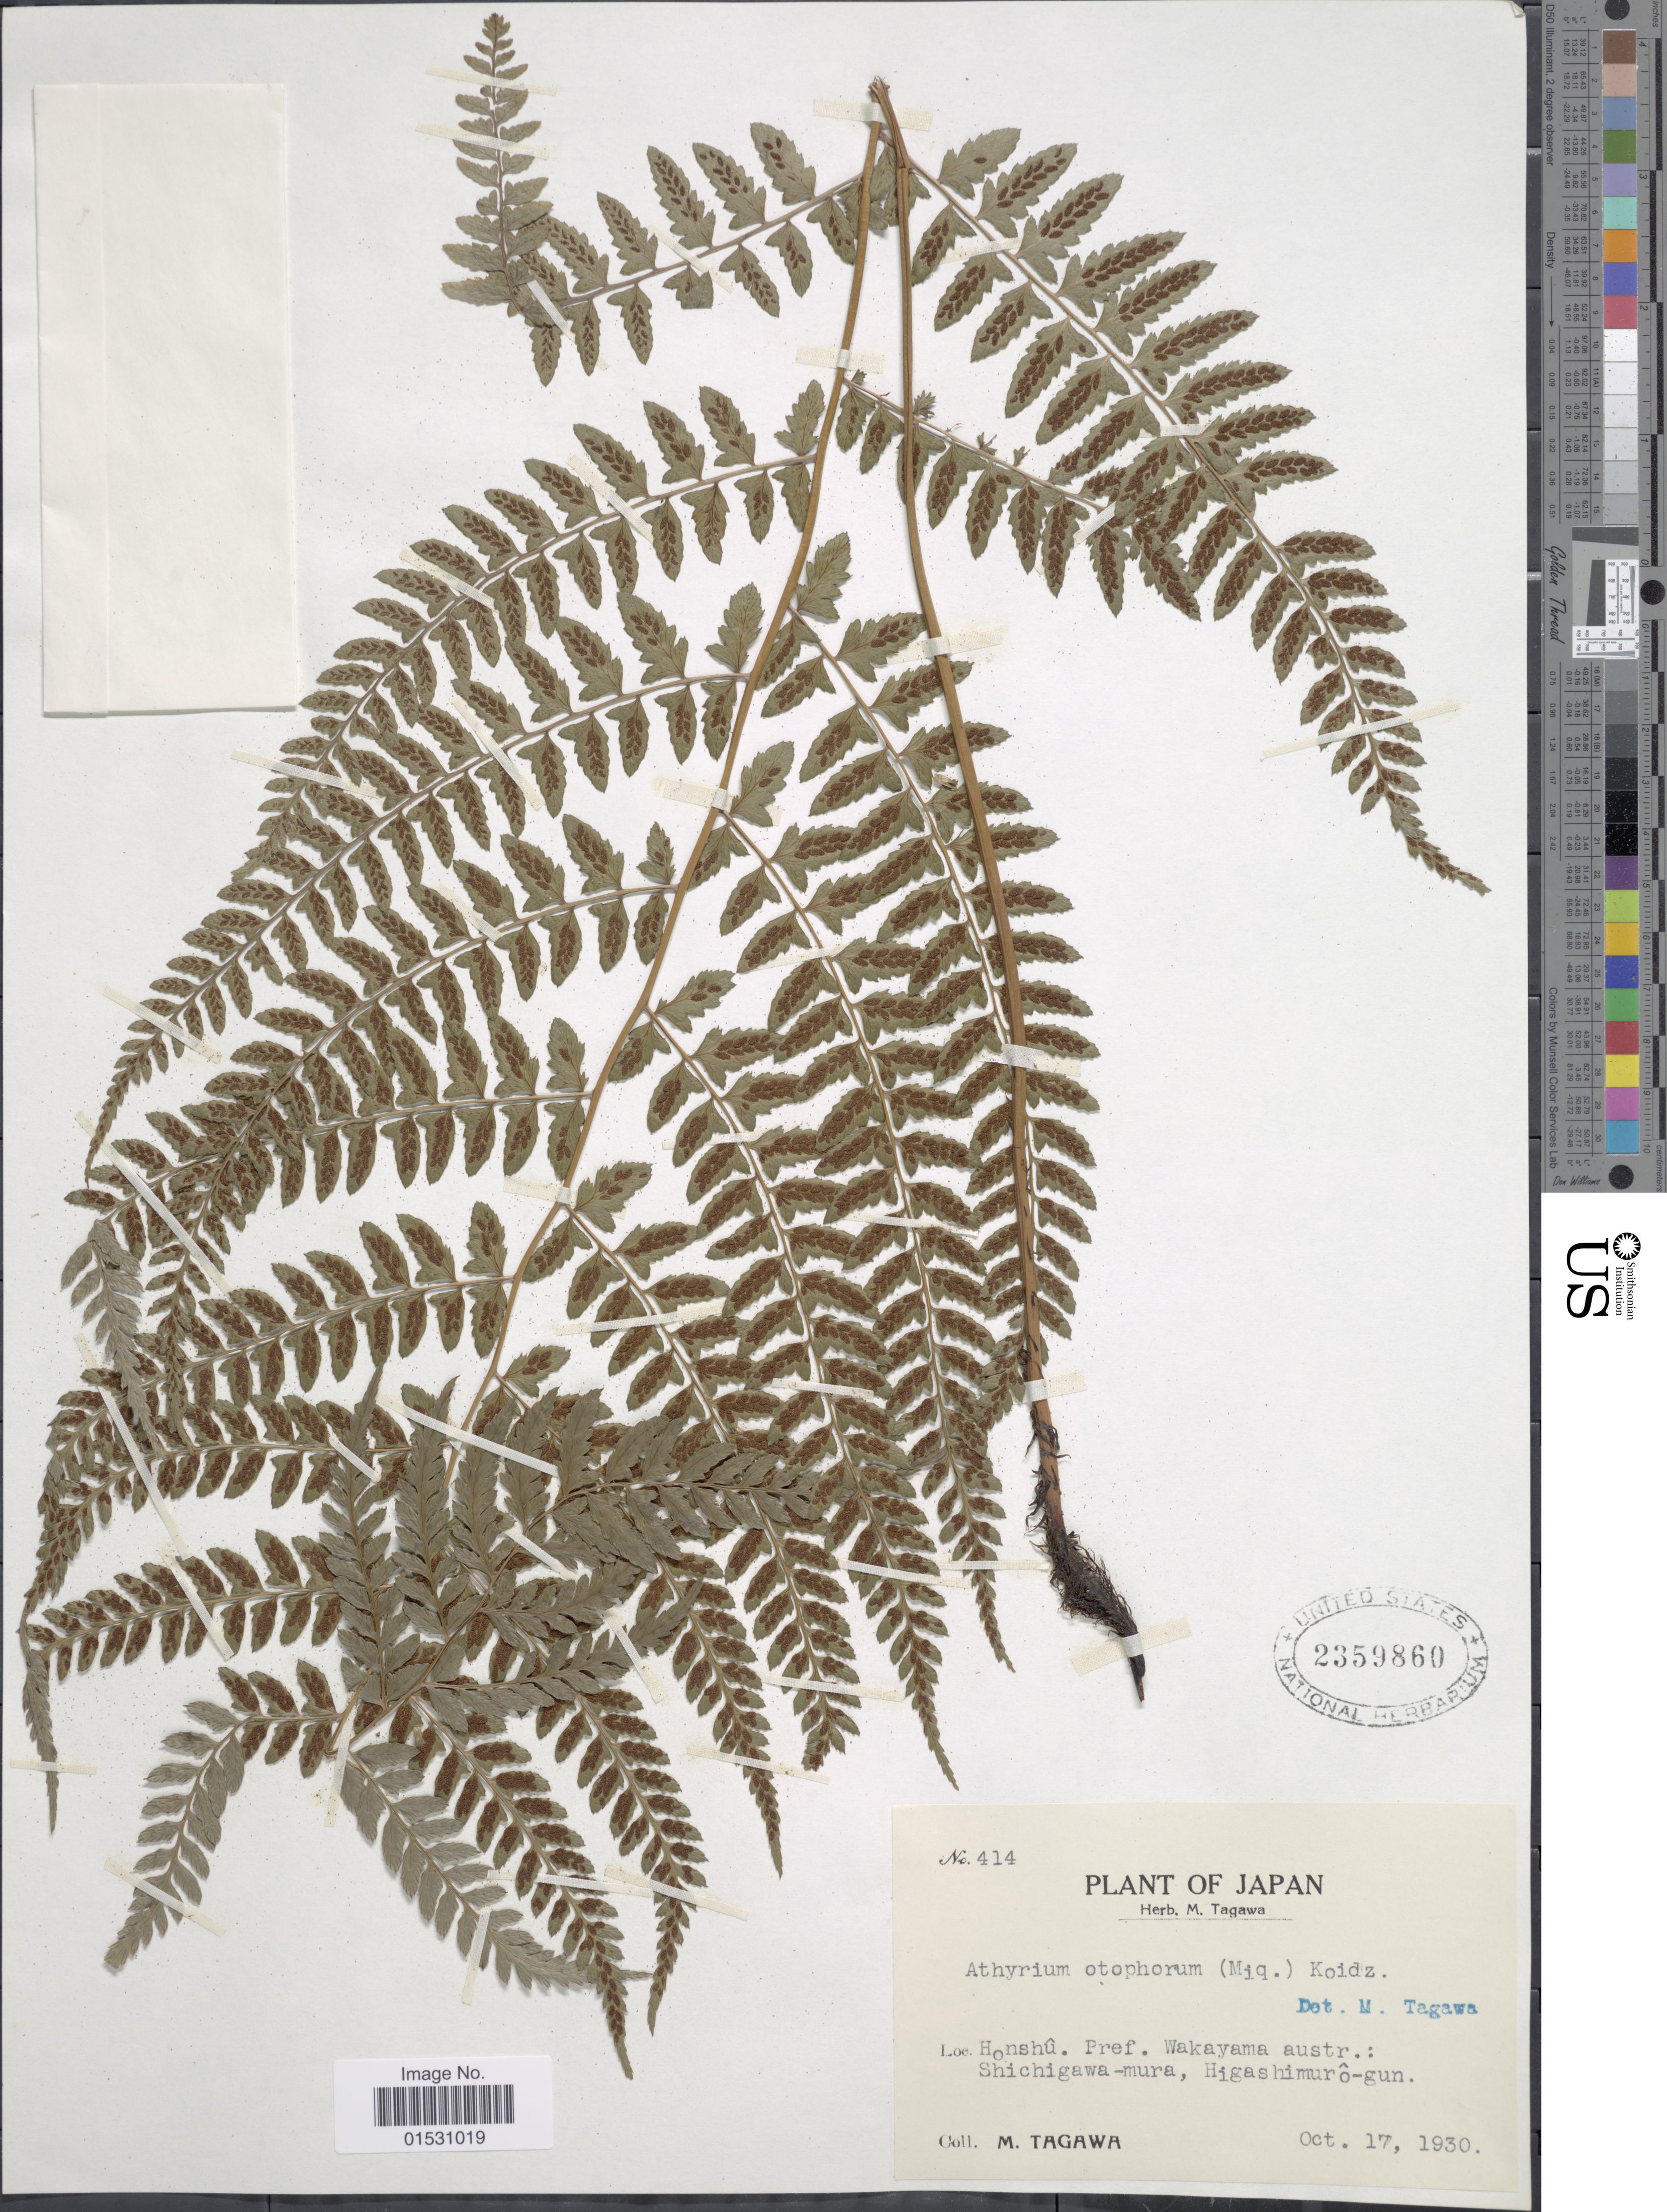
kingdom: Plantae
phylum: Tracheophyta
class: Polypodiopsida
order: Polypodiales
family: Athyriaceae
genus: Athyrium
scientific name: Athyrium otophorum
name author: (Miq.) Koidz.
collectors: M. Tagawa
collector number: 414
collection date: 1930-10-17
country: Japan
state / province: Wakayama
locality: Honshu. Pref. Wakayama austr.: Shichigawa-mura, Higashimuro-gun.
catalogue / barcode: US 2359860